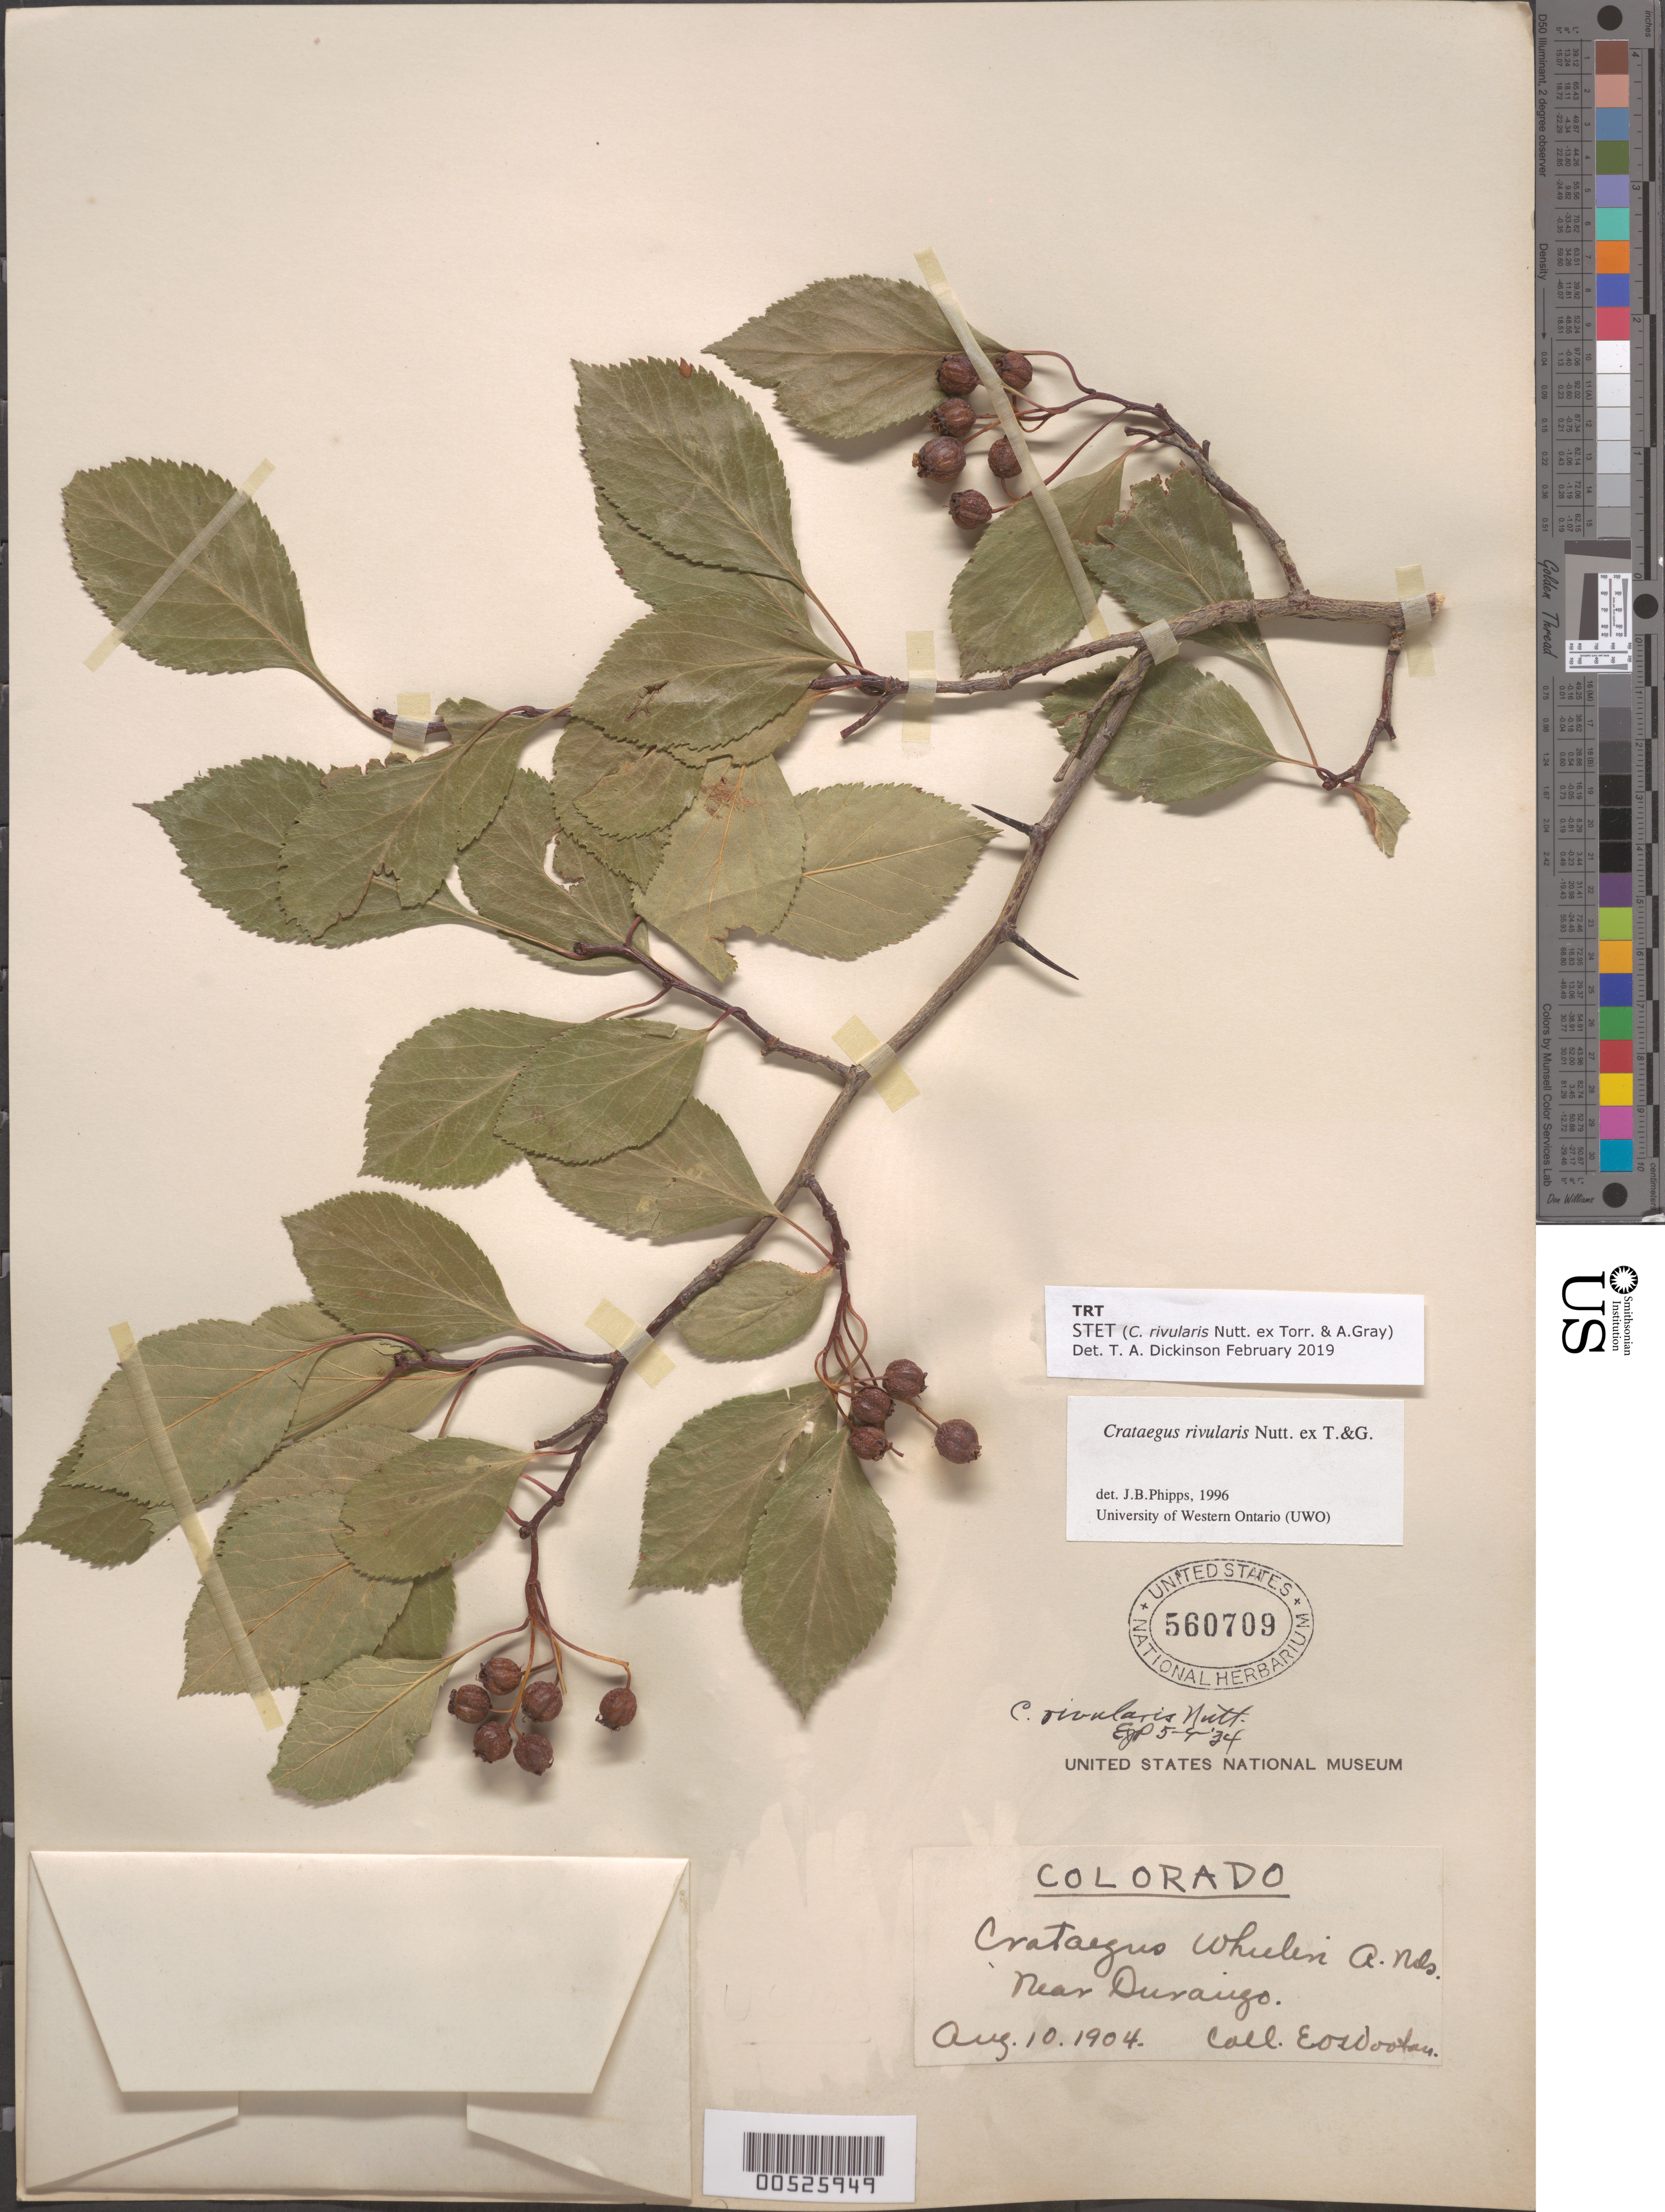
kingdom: Plantae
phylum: Tracheophyta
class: Magnoliopsida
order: Rosales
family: Rosaceae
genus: Crataegus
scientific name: Crataegus rivularis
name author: Nutt.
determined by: Phipps, James B., (UWO), University of Western Ontario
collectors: E. O. Wooton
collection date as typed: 10 Aug 1904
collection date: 1904-08-10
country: United States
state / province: Colorado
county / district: La Plata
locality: Near Durango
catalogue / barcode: US 560709